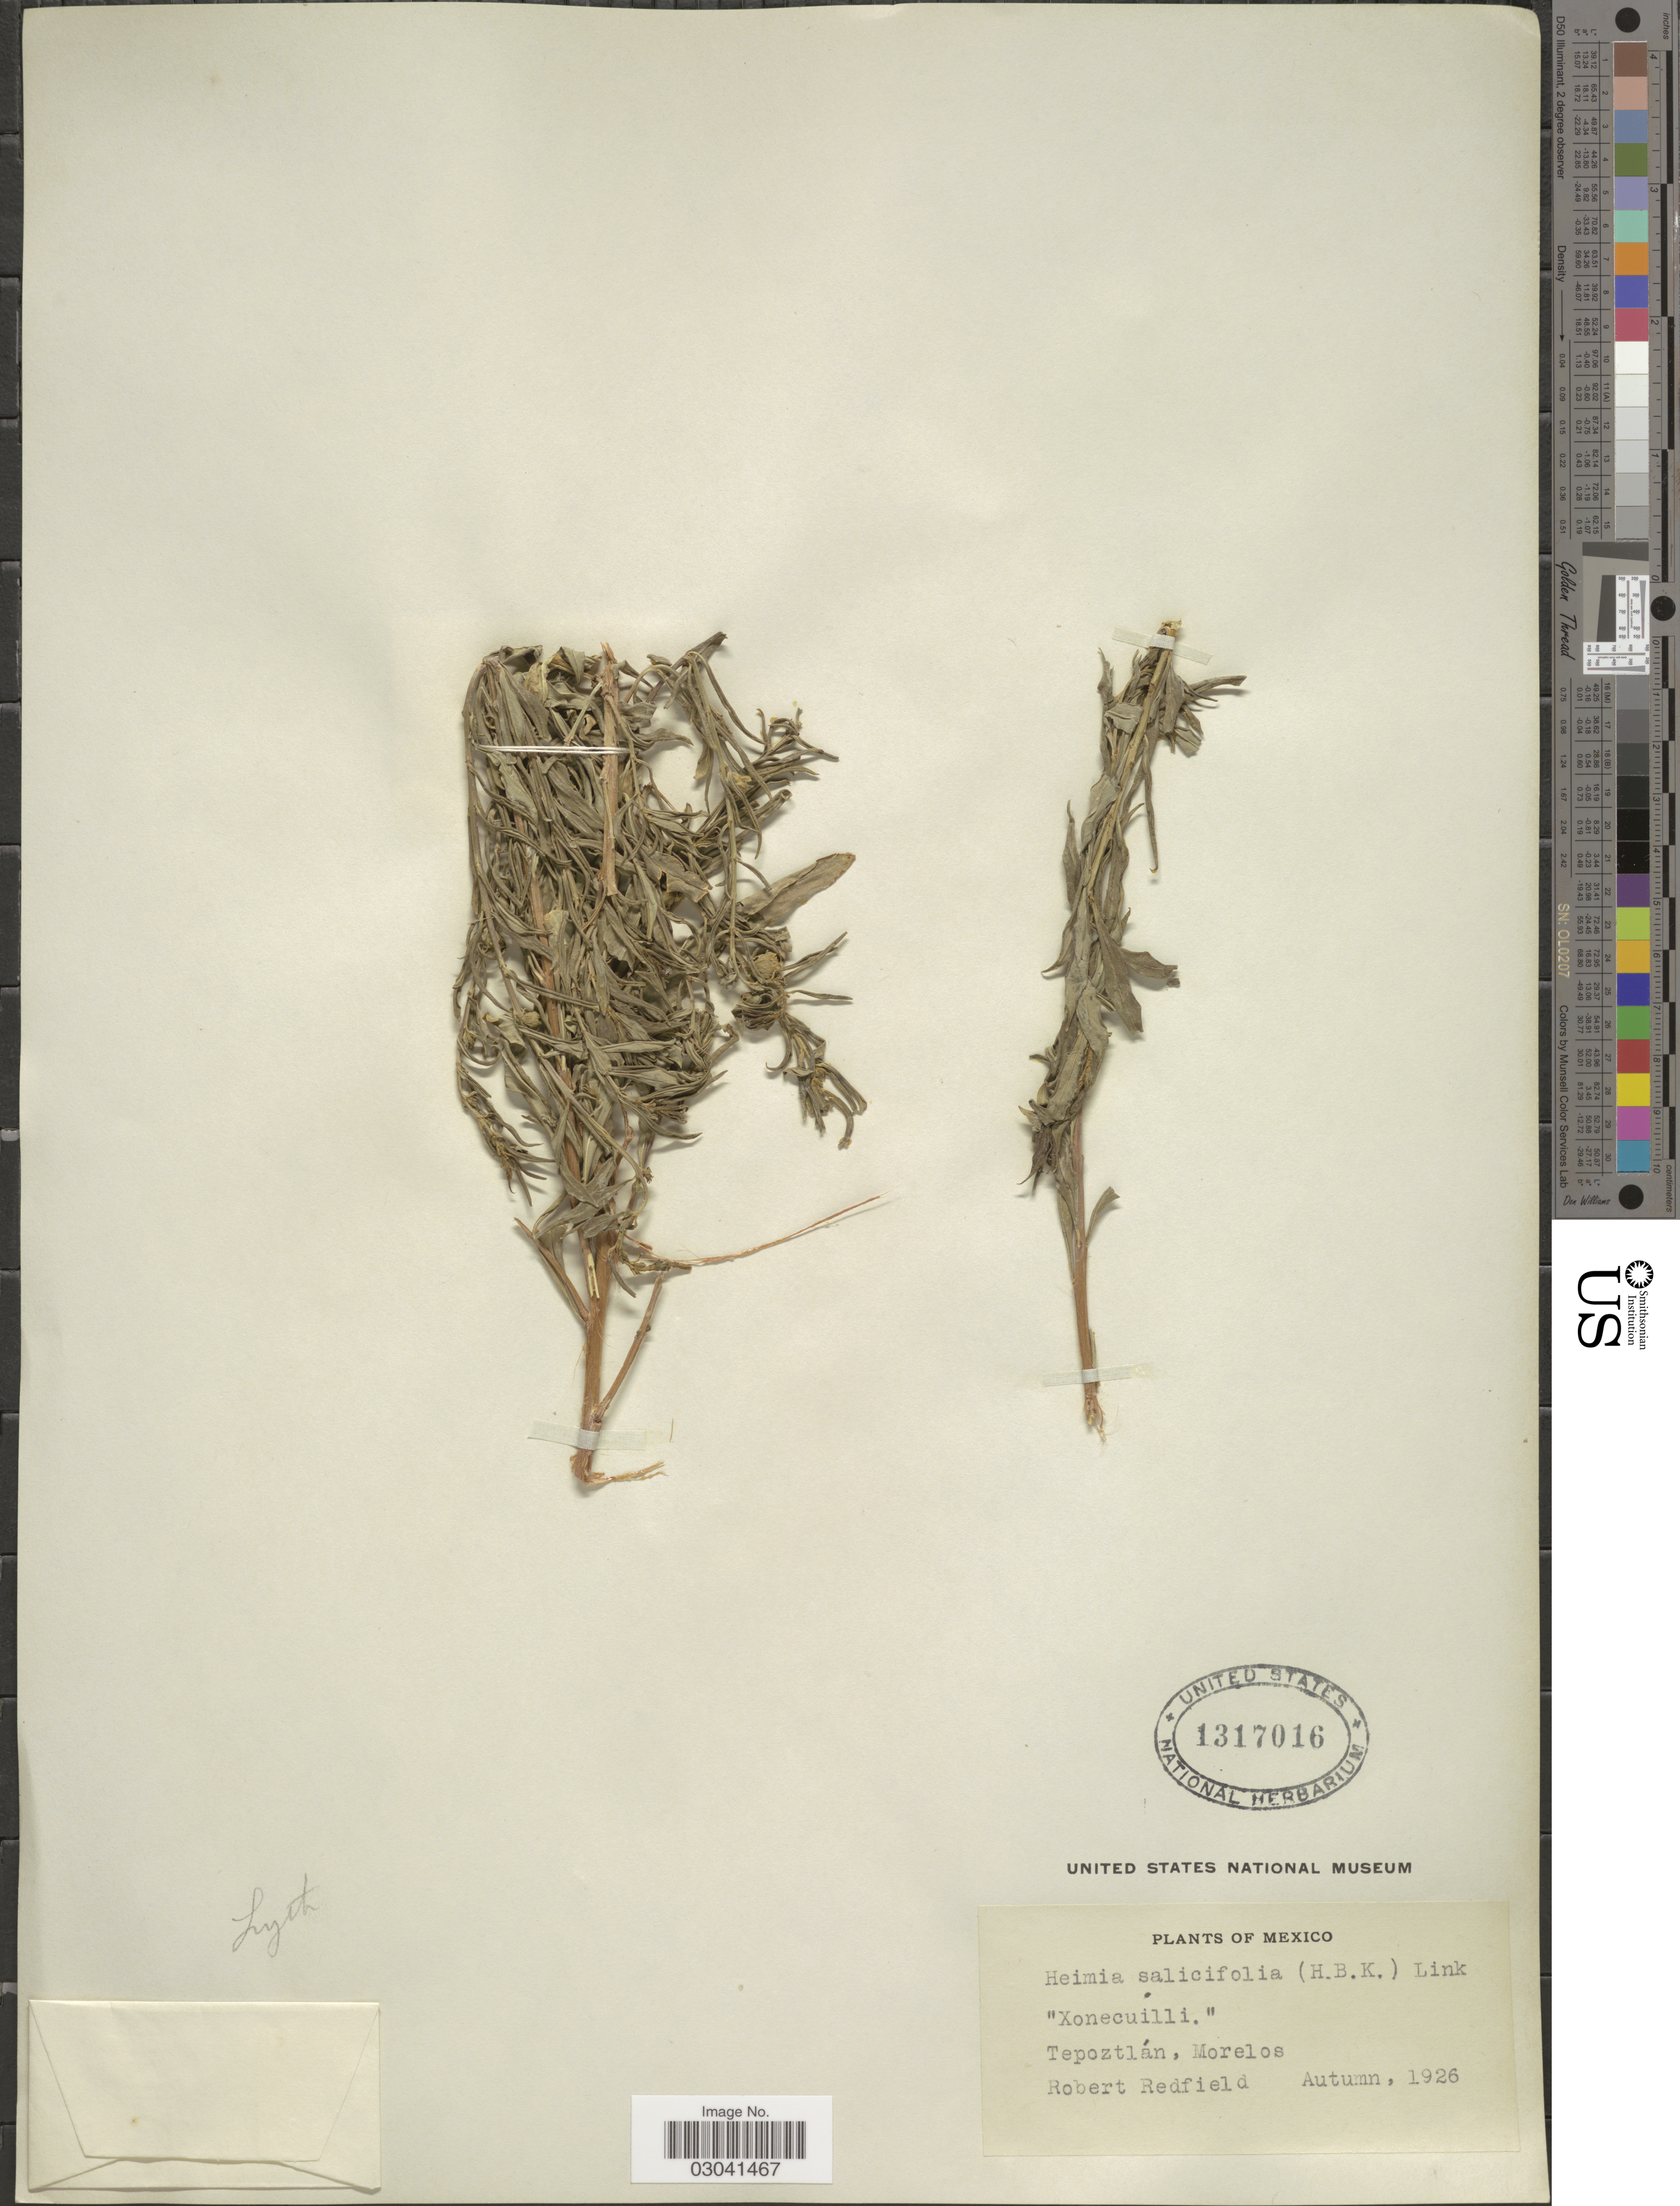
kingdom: Plantae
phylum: Tracheophyta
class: Magnoliopsida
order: Myrtales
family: Lythraceae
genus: Heimia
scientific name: Heimia salicifolia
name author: Link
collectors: R. Redfield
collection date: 1926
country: Mexico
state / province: Morelos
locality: Tepoztlán, Morelos.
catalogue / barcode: US 1317016